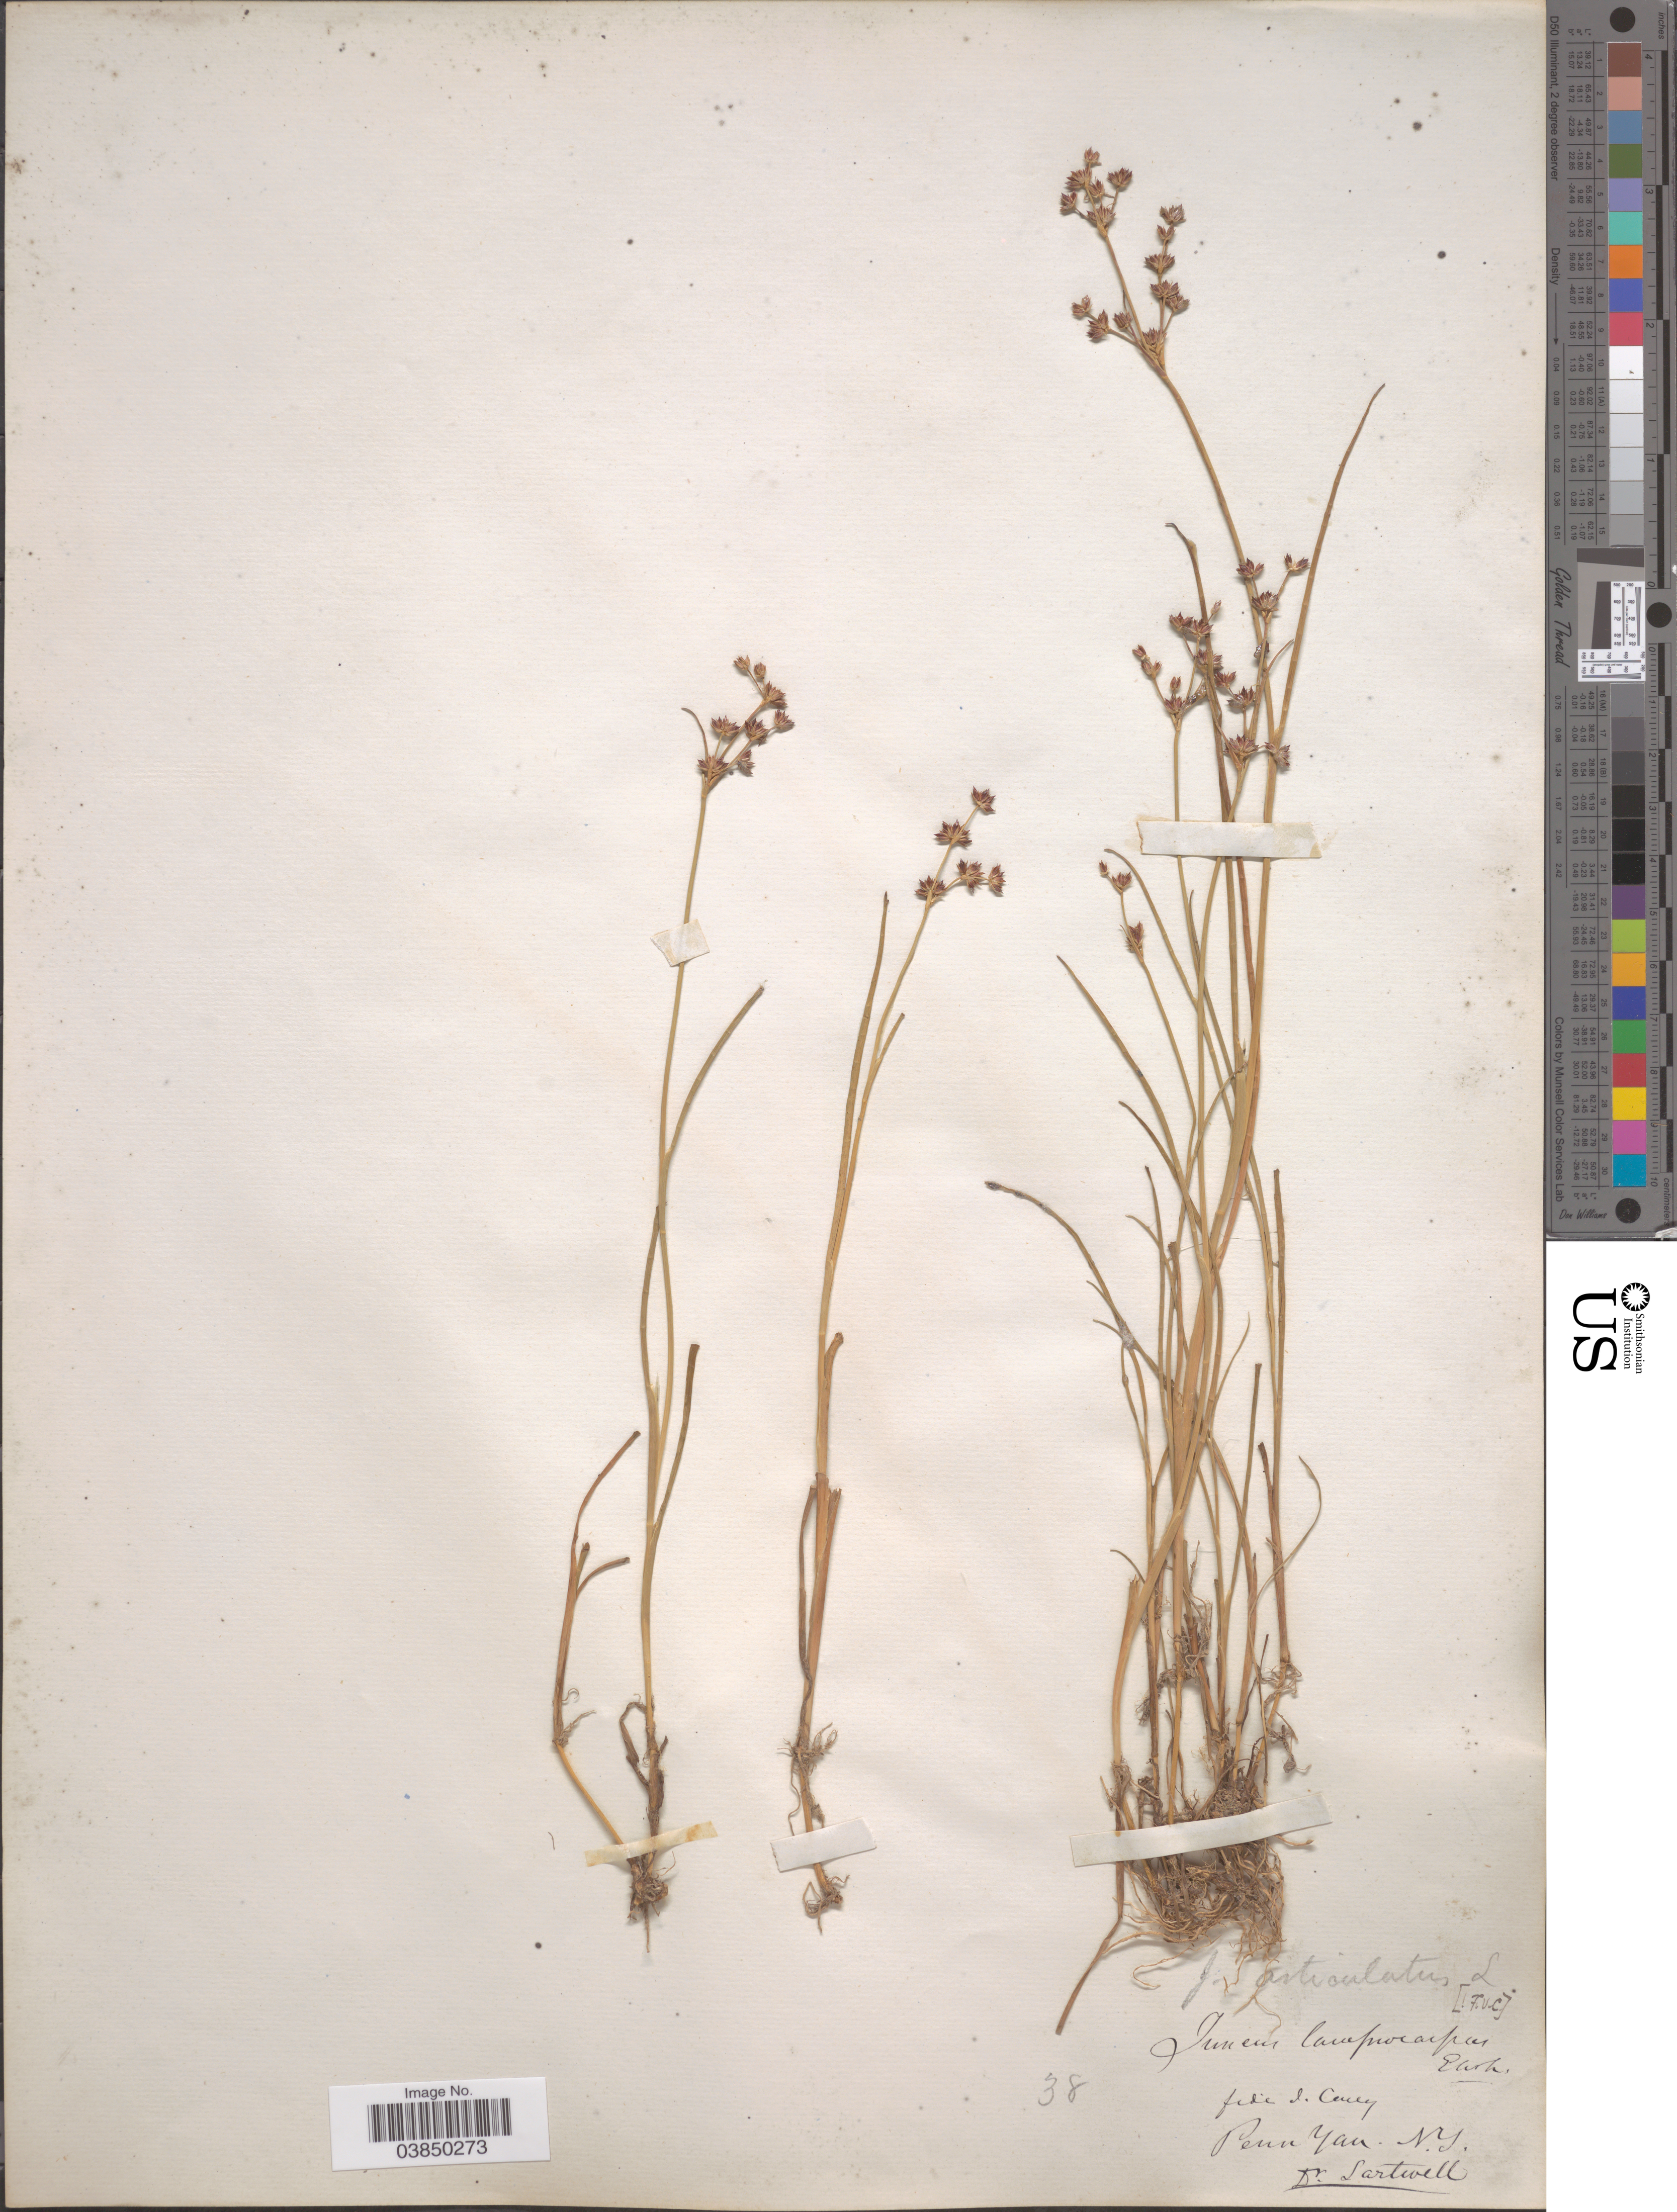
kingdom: Plantae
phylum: Tracheophyta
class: Liliopsida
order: Poales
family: Juncaceae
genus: Juncus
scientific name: Juncus articulatus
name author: L.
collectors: Sartwell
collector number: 38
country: United States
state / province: New York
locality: Penn Yan.